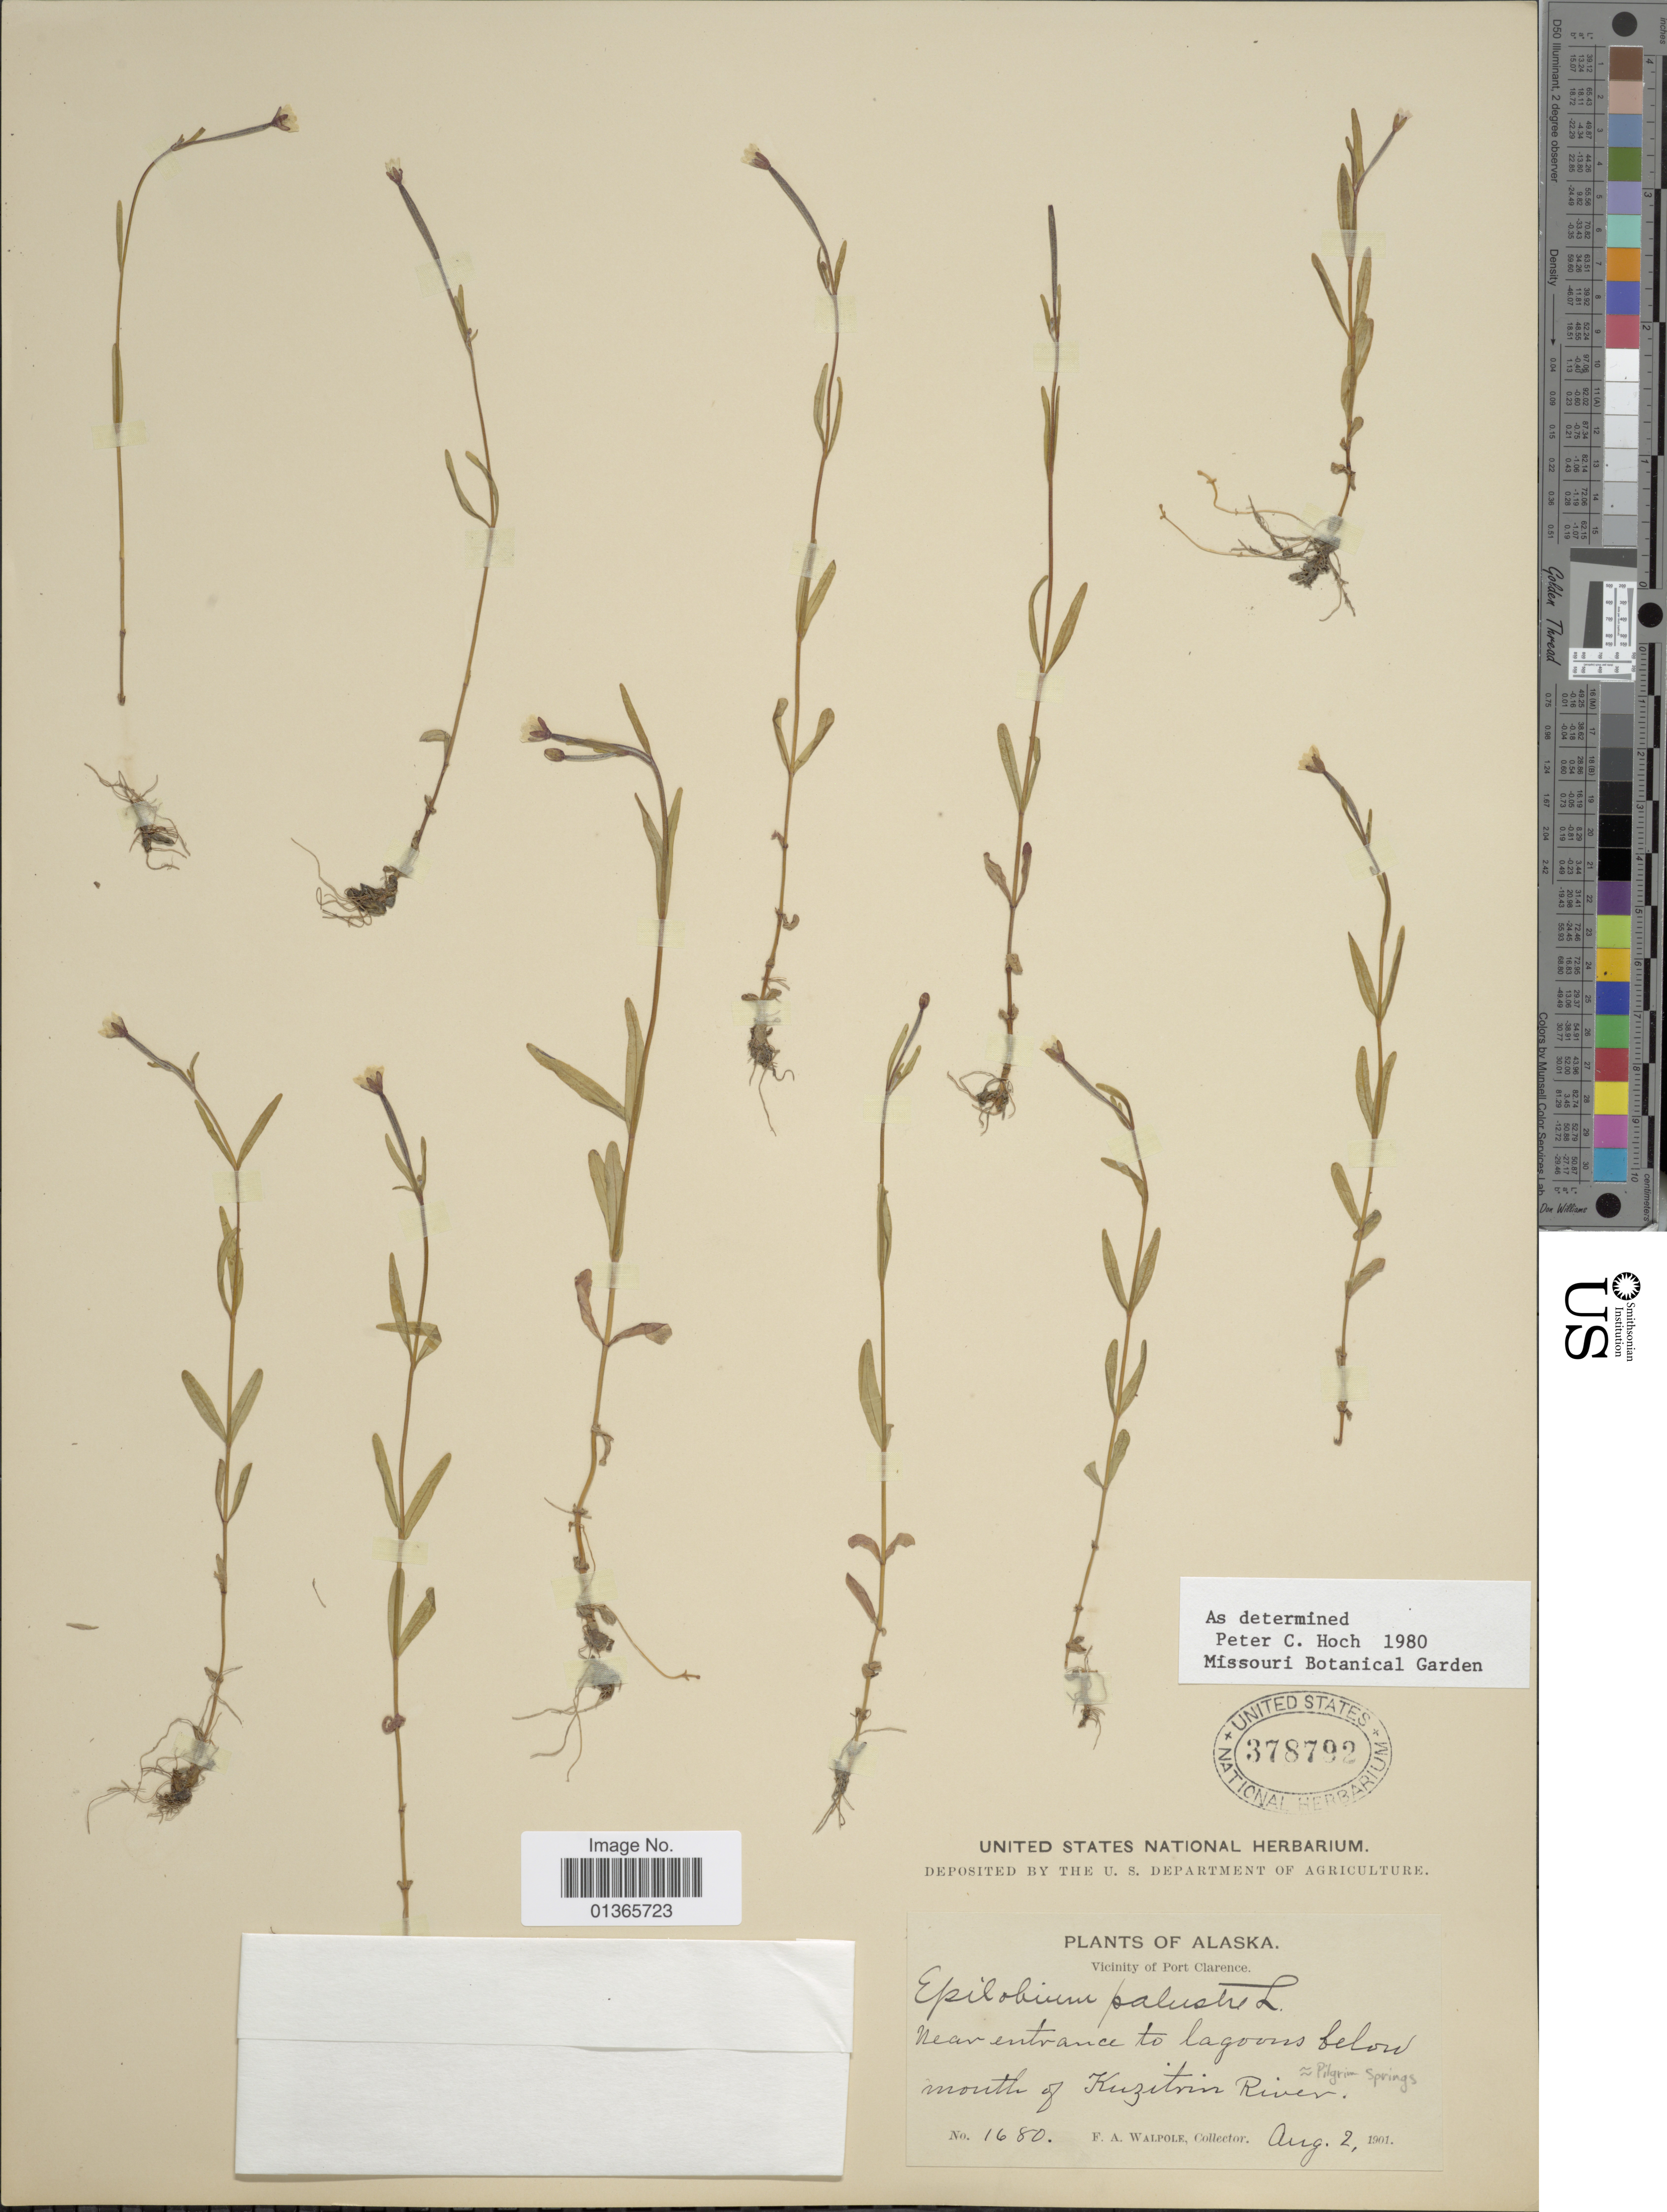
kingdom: Plantae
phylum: Tracheophyta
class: Magnoliopsida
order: Myrtales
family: Onagraceae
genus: Epilobium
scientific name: Epilobium palustre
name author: L.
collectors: F. Walpole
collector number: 1680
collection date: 1901-08-02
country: United States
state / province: Alaska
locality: Vicinity of Port Clarence. Near entrance to lagoons below mouth of Kuzitrin River = Pilgrim Springs.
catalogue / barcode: US 378792